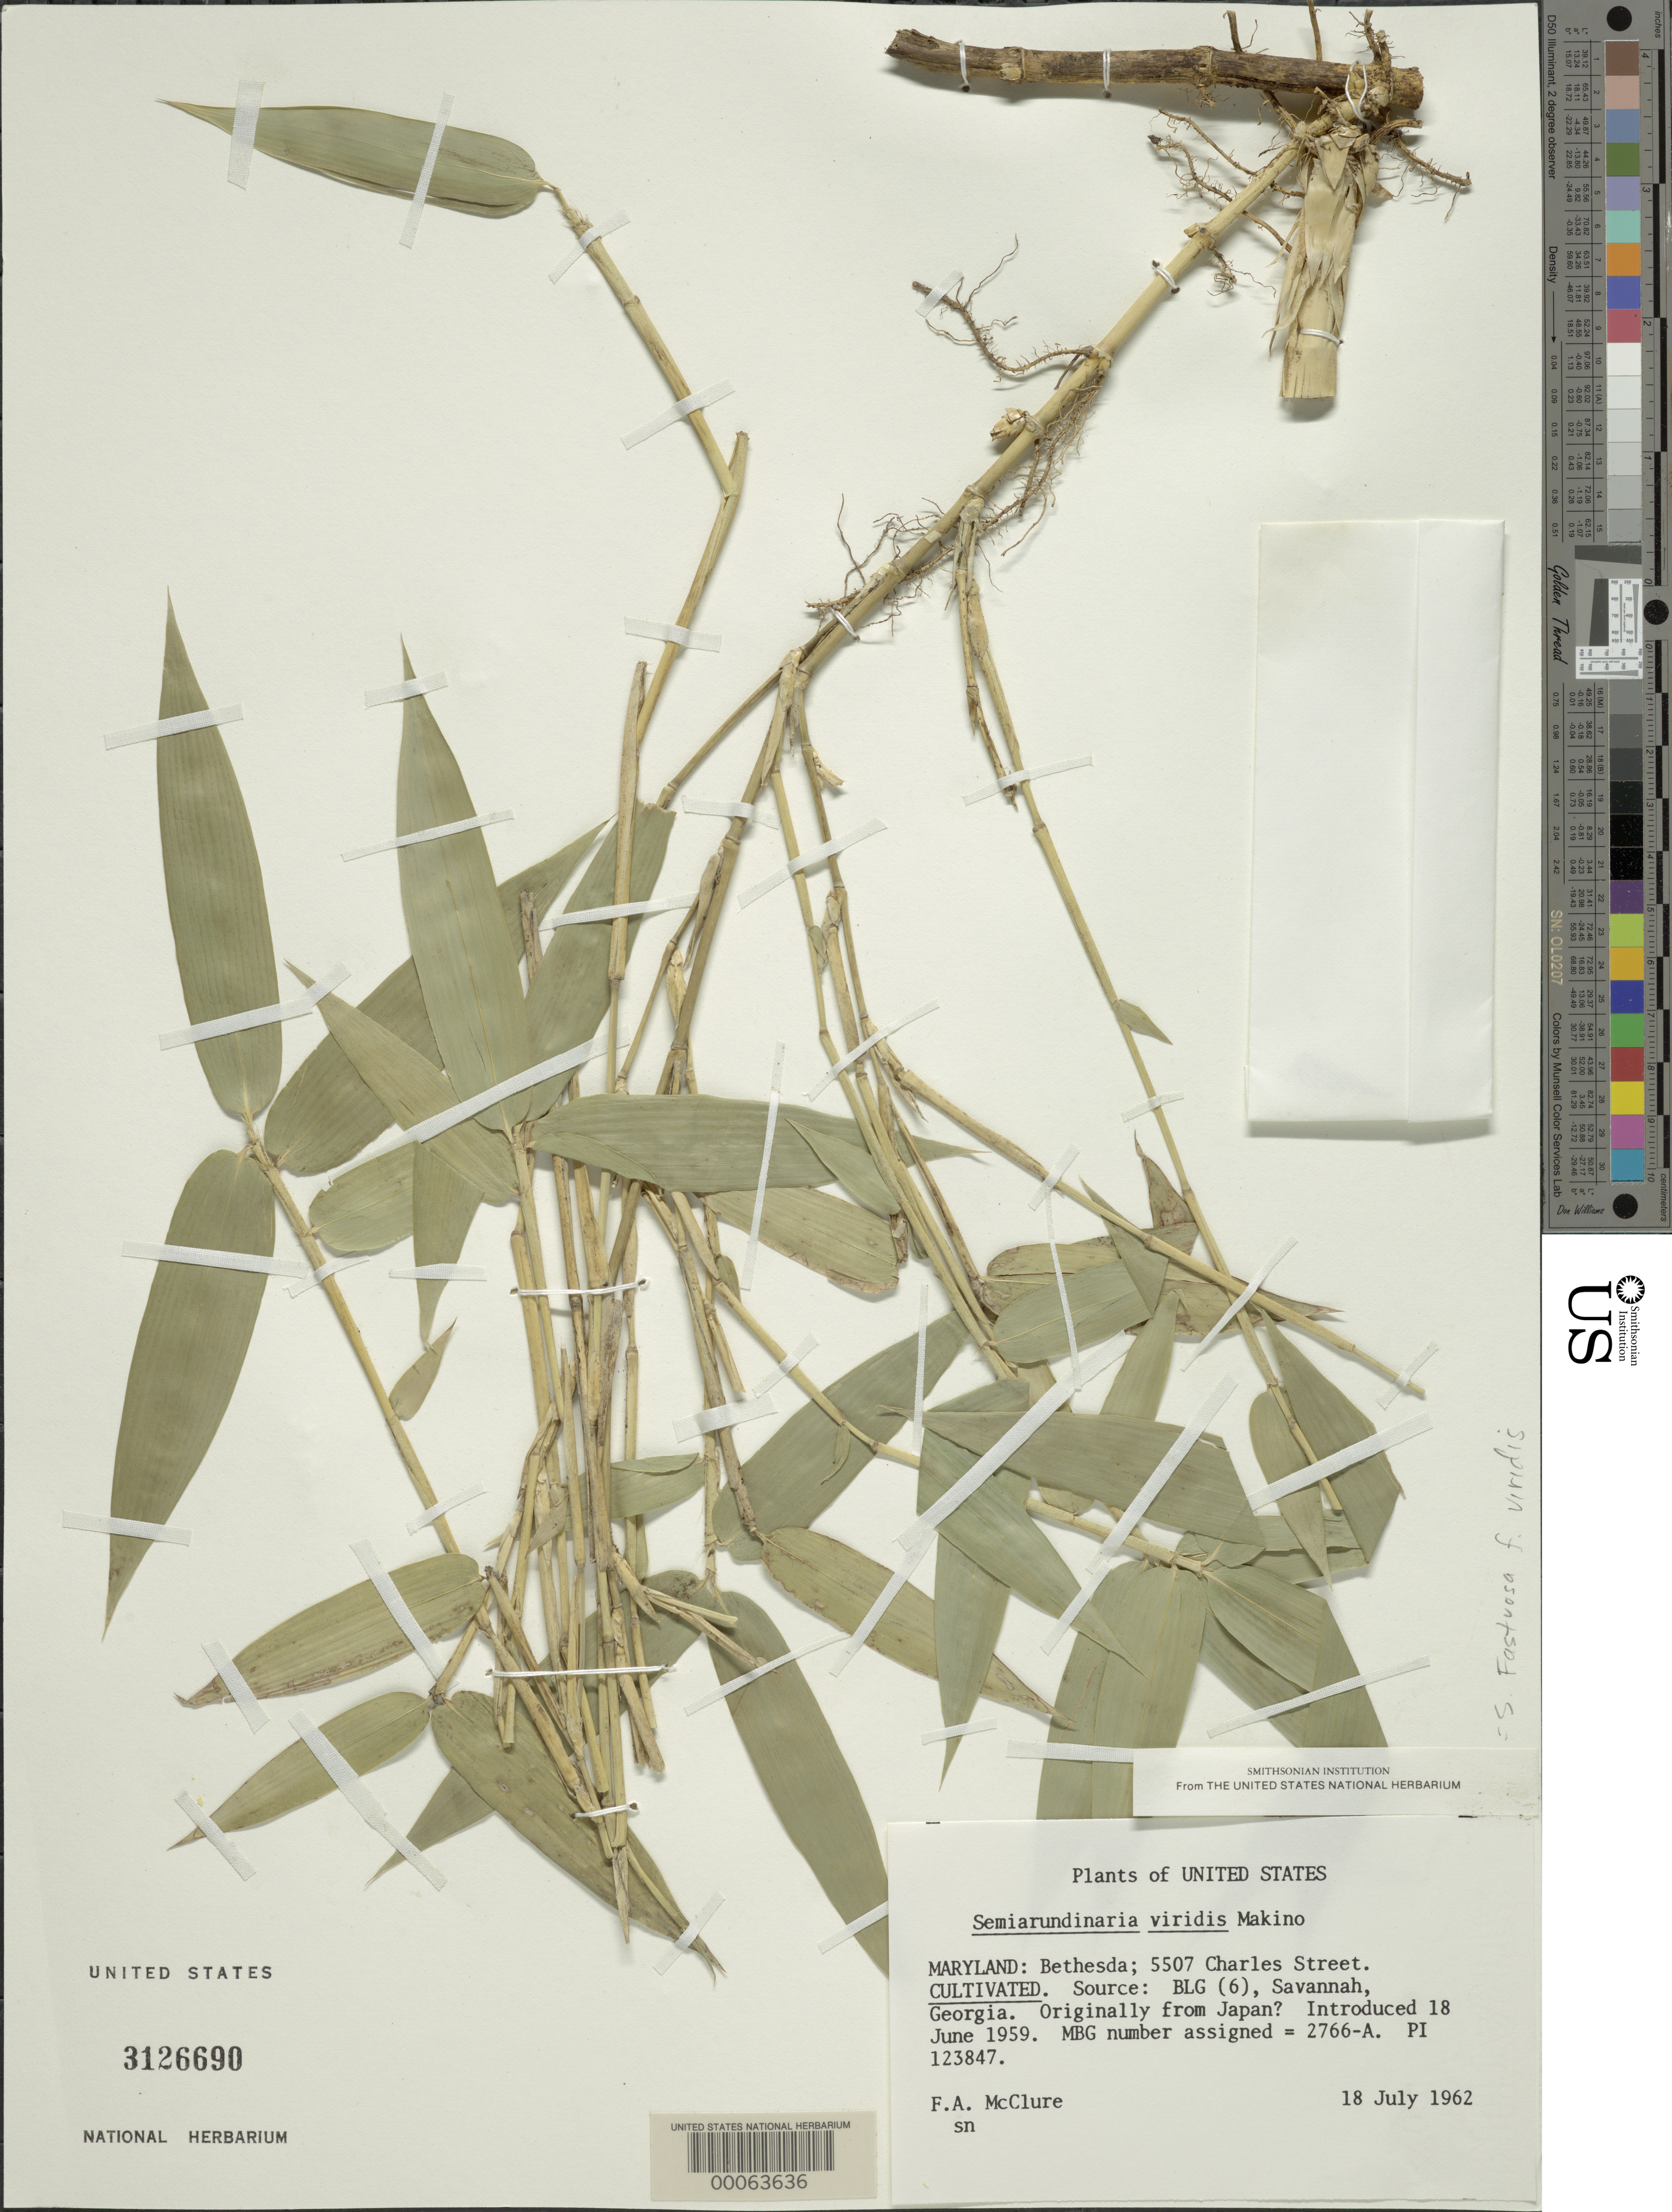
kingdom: Plantae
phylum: Tracheophyta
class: Liliopsida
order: Poales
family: Poaceae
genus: Semiarundinaria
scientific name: Semiarundinaria fastuosa f. viridis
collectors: F. A. McClure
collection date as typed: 18 Jul 1962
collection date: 1962-07-18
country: United States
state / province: Maryland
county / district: Montgomery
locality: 5507 Charles Street, Bethesda (McClure's garden)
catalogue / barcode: US 3126690